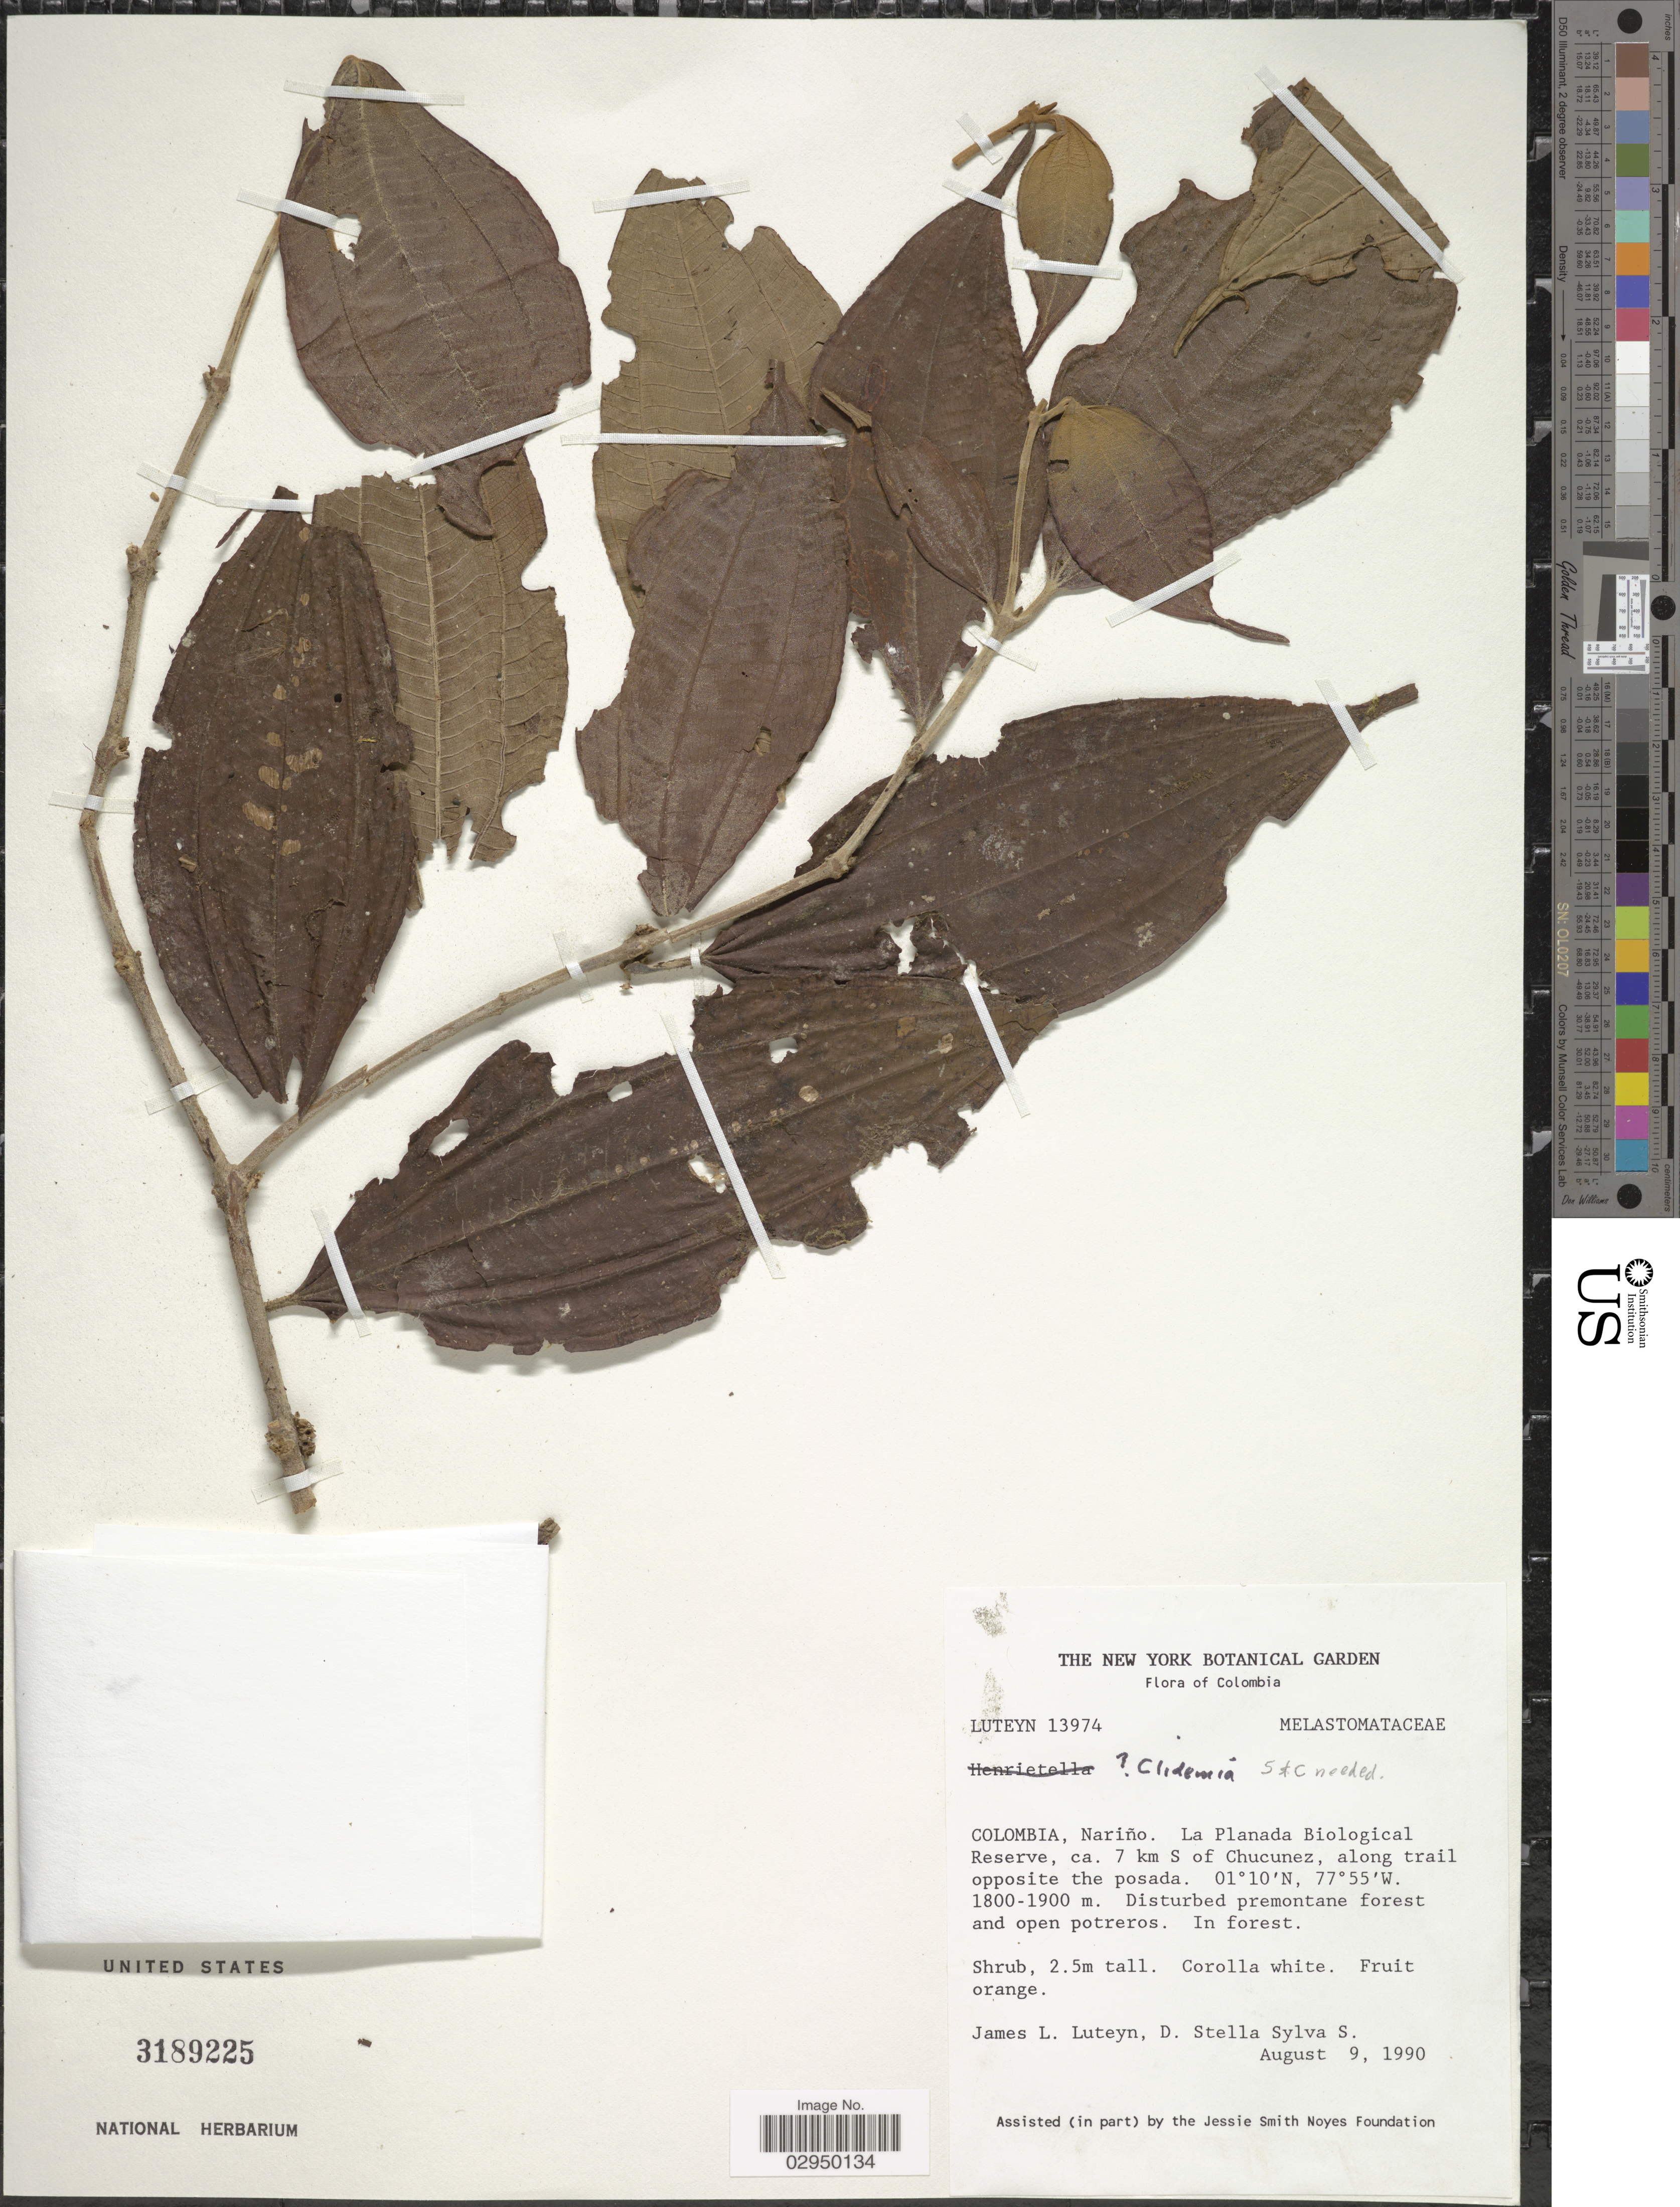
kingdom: Plantae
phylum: Tracheophyta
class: Magnoliopsida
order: Myrtales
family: Melastomataceae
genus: Clidemia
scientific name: Clidemia sp.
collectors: J. Luteyn & Stella Sylva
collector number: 13974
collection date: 1990-08-09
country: Colombia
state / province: Nariño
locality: La Planada Biological Reserve, ca. 7 km S of Chucunez, along trail opposite the posada.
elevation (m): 1800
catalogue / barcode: US 3189225